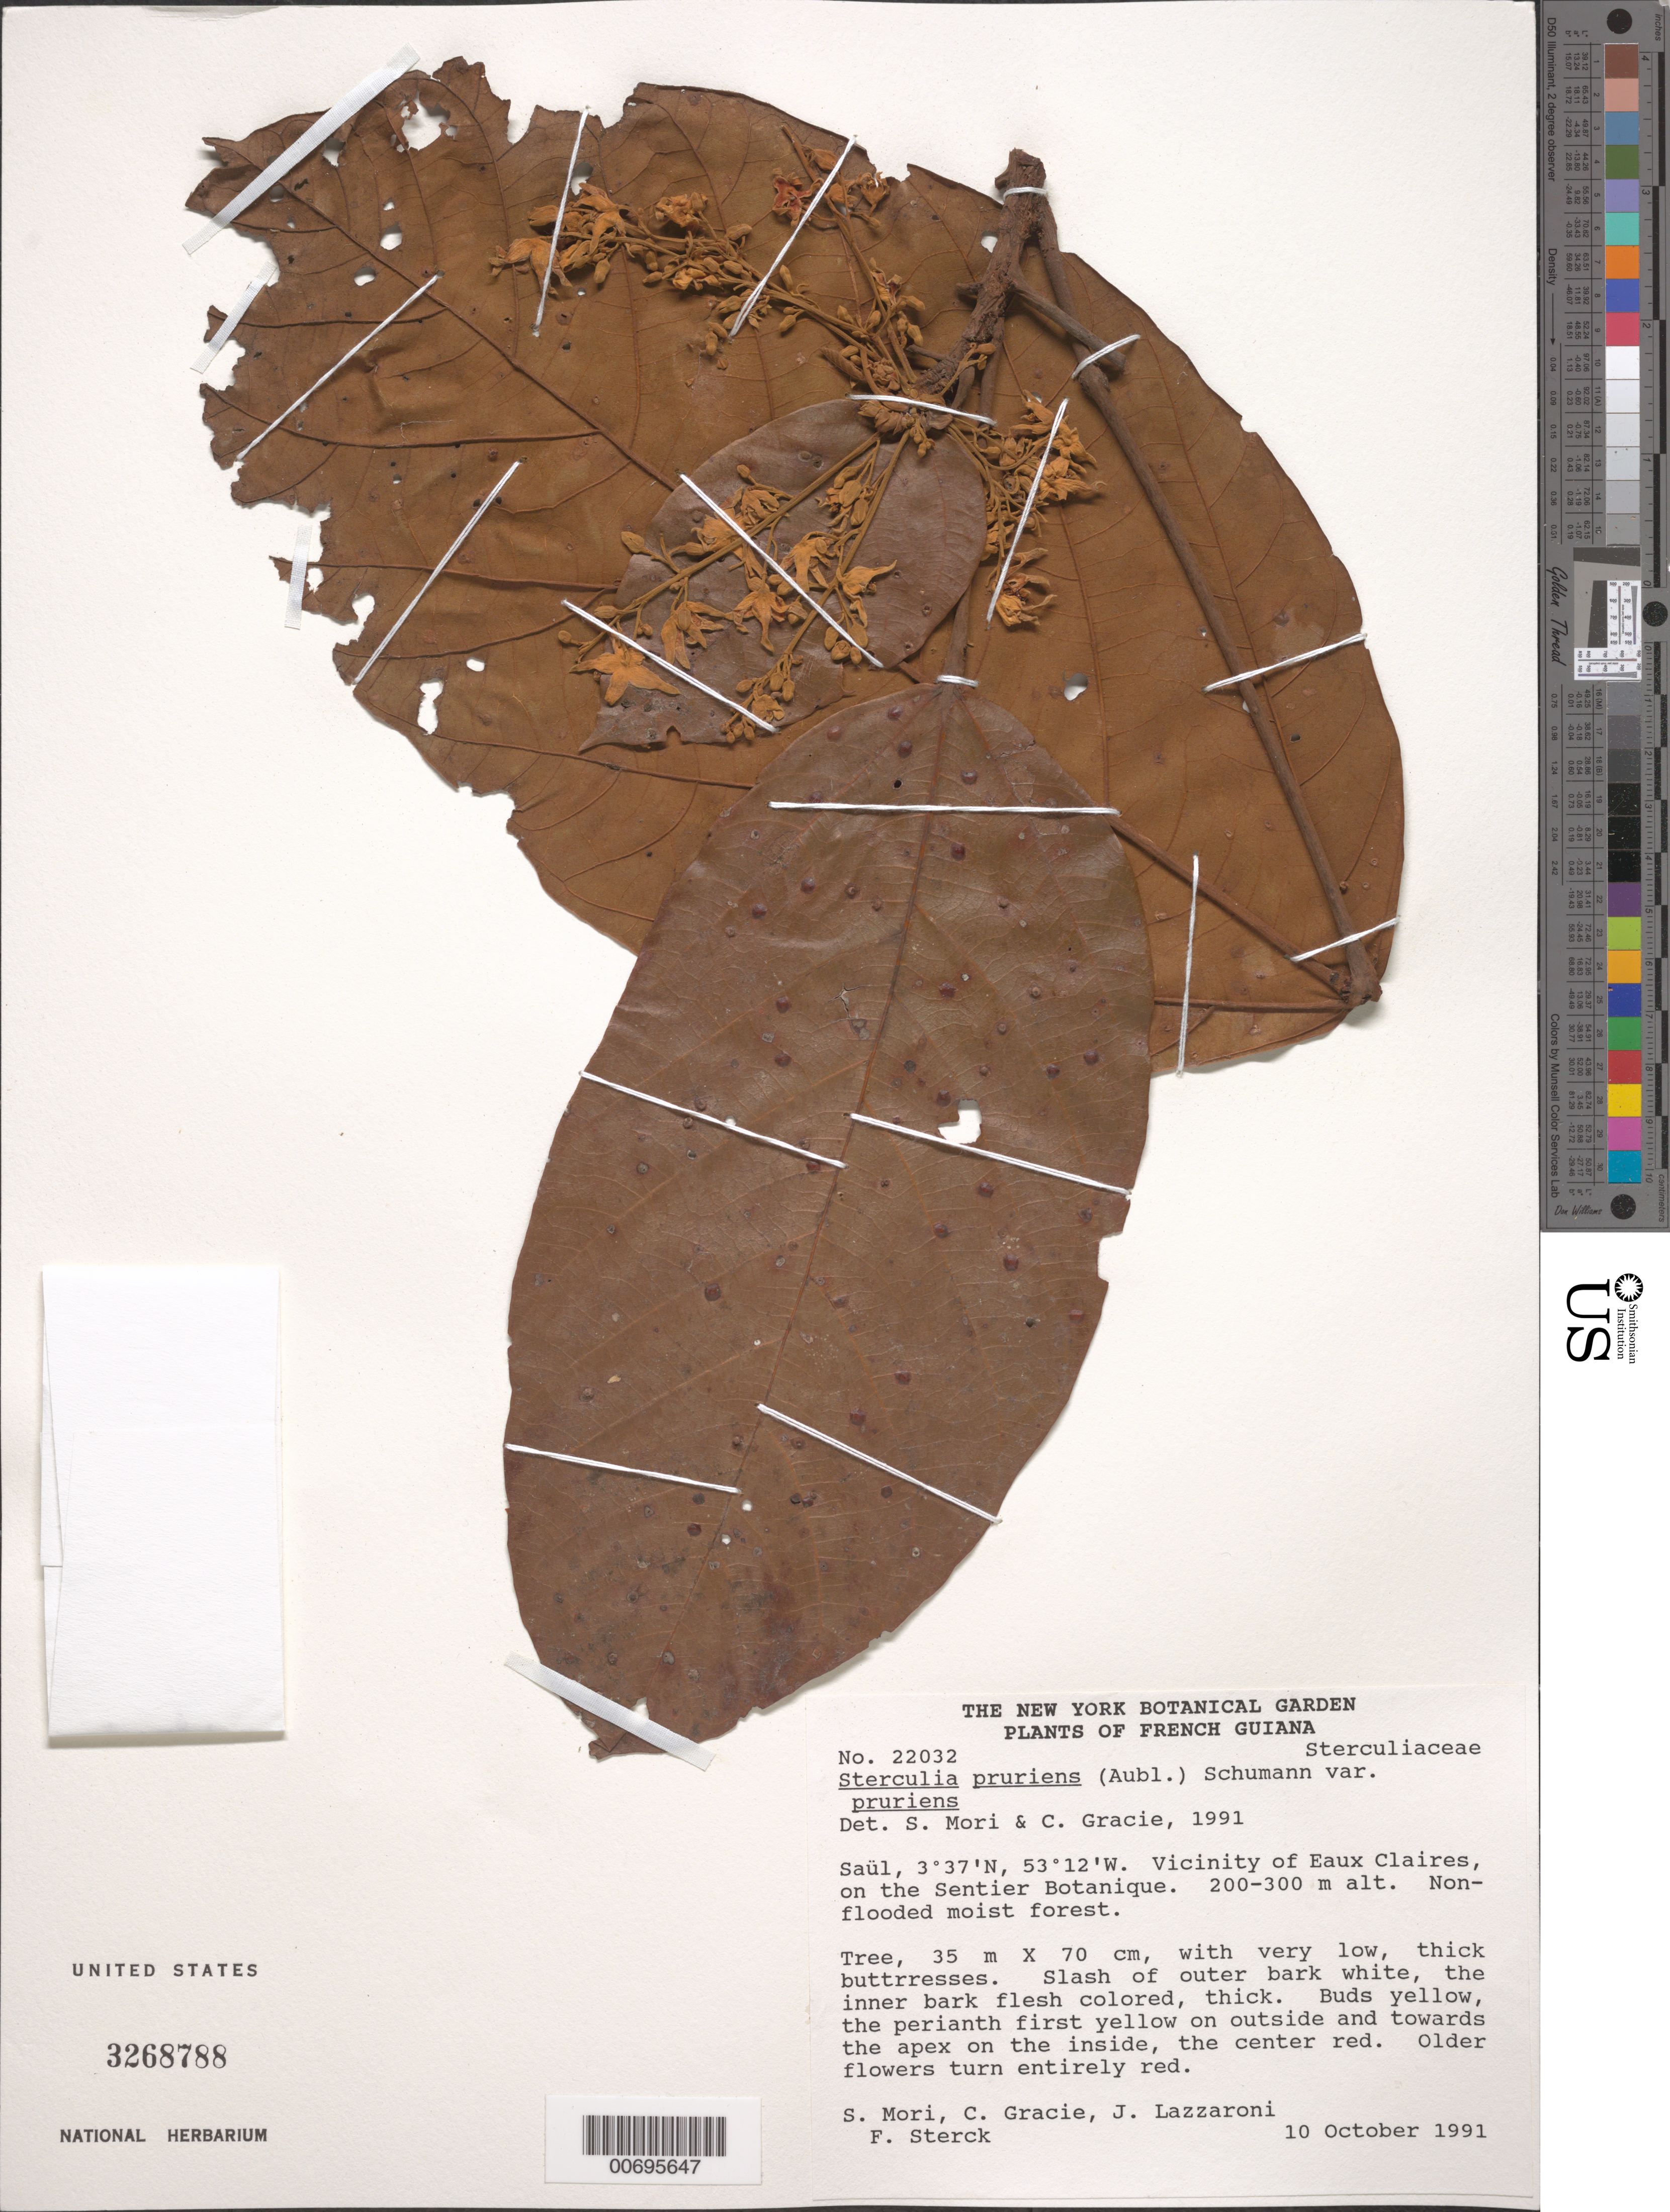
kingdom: Plantae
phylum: Tracheophyta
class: Magnoliopsida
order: Malvales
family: Malvaceae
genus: Sterculia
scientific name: Sterculia pruriens var. pruriens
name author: (Aubl.) K. Schum.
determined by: Gracie, Carol A.; Mori, Scott A.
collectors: S. Mori, C. A. Gracie, J. Lazzaroni, B. Rishel, D. Russell & F. Wright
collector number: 22032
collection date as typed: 10-Oct-91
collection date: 1991-10-10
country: French Guiana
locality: Saül, vicinity of Eaux Claires, on the Sentier Botanique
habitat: Non-flooded moist forest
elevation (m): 200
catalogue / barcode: US 3268788